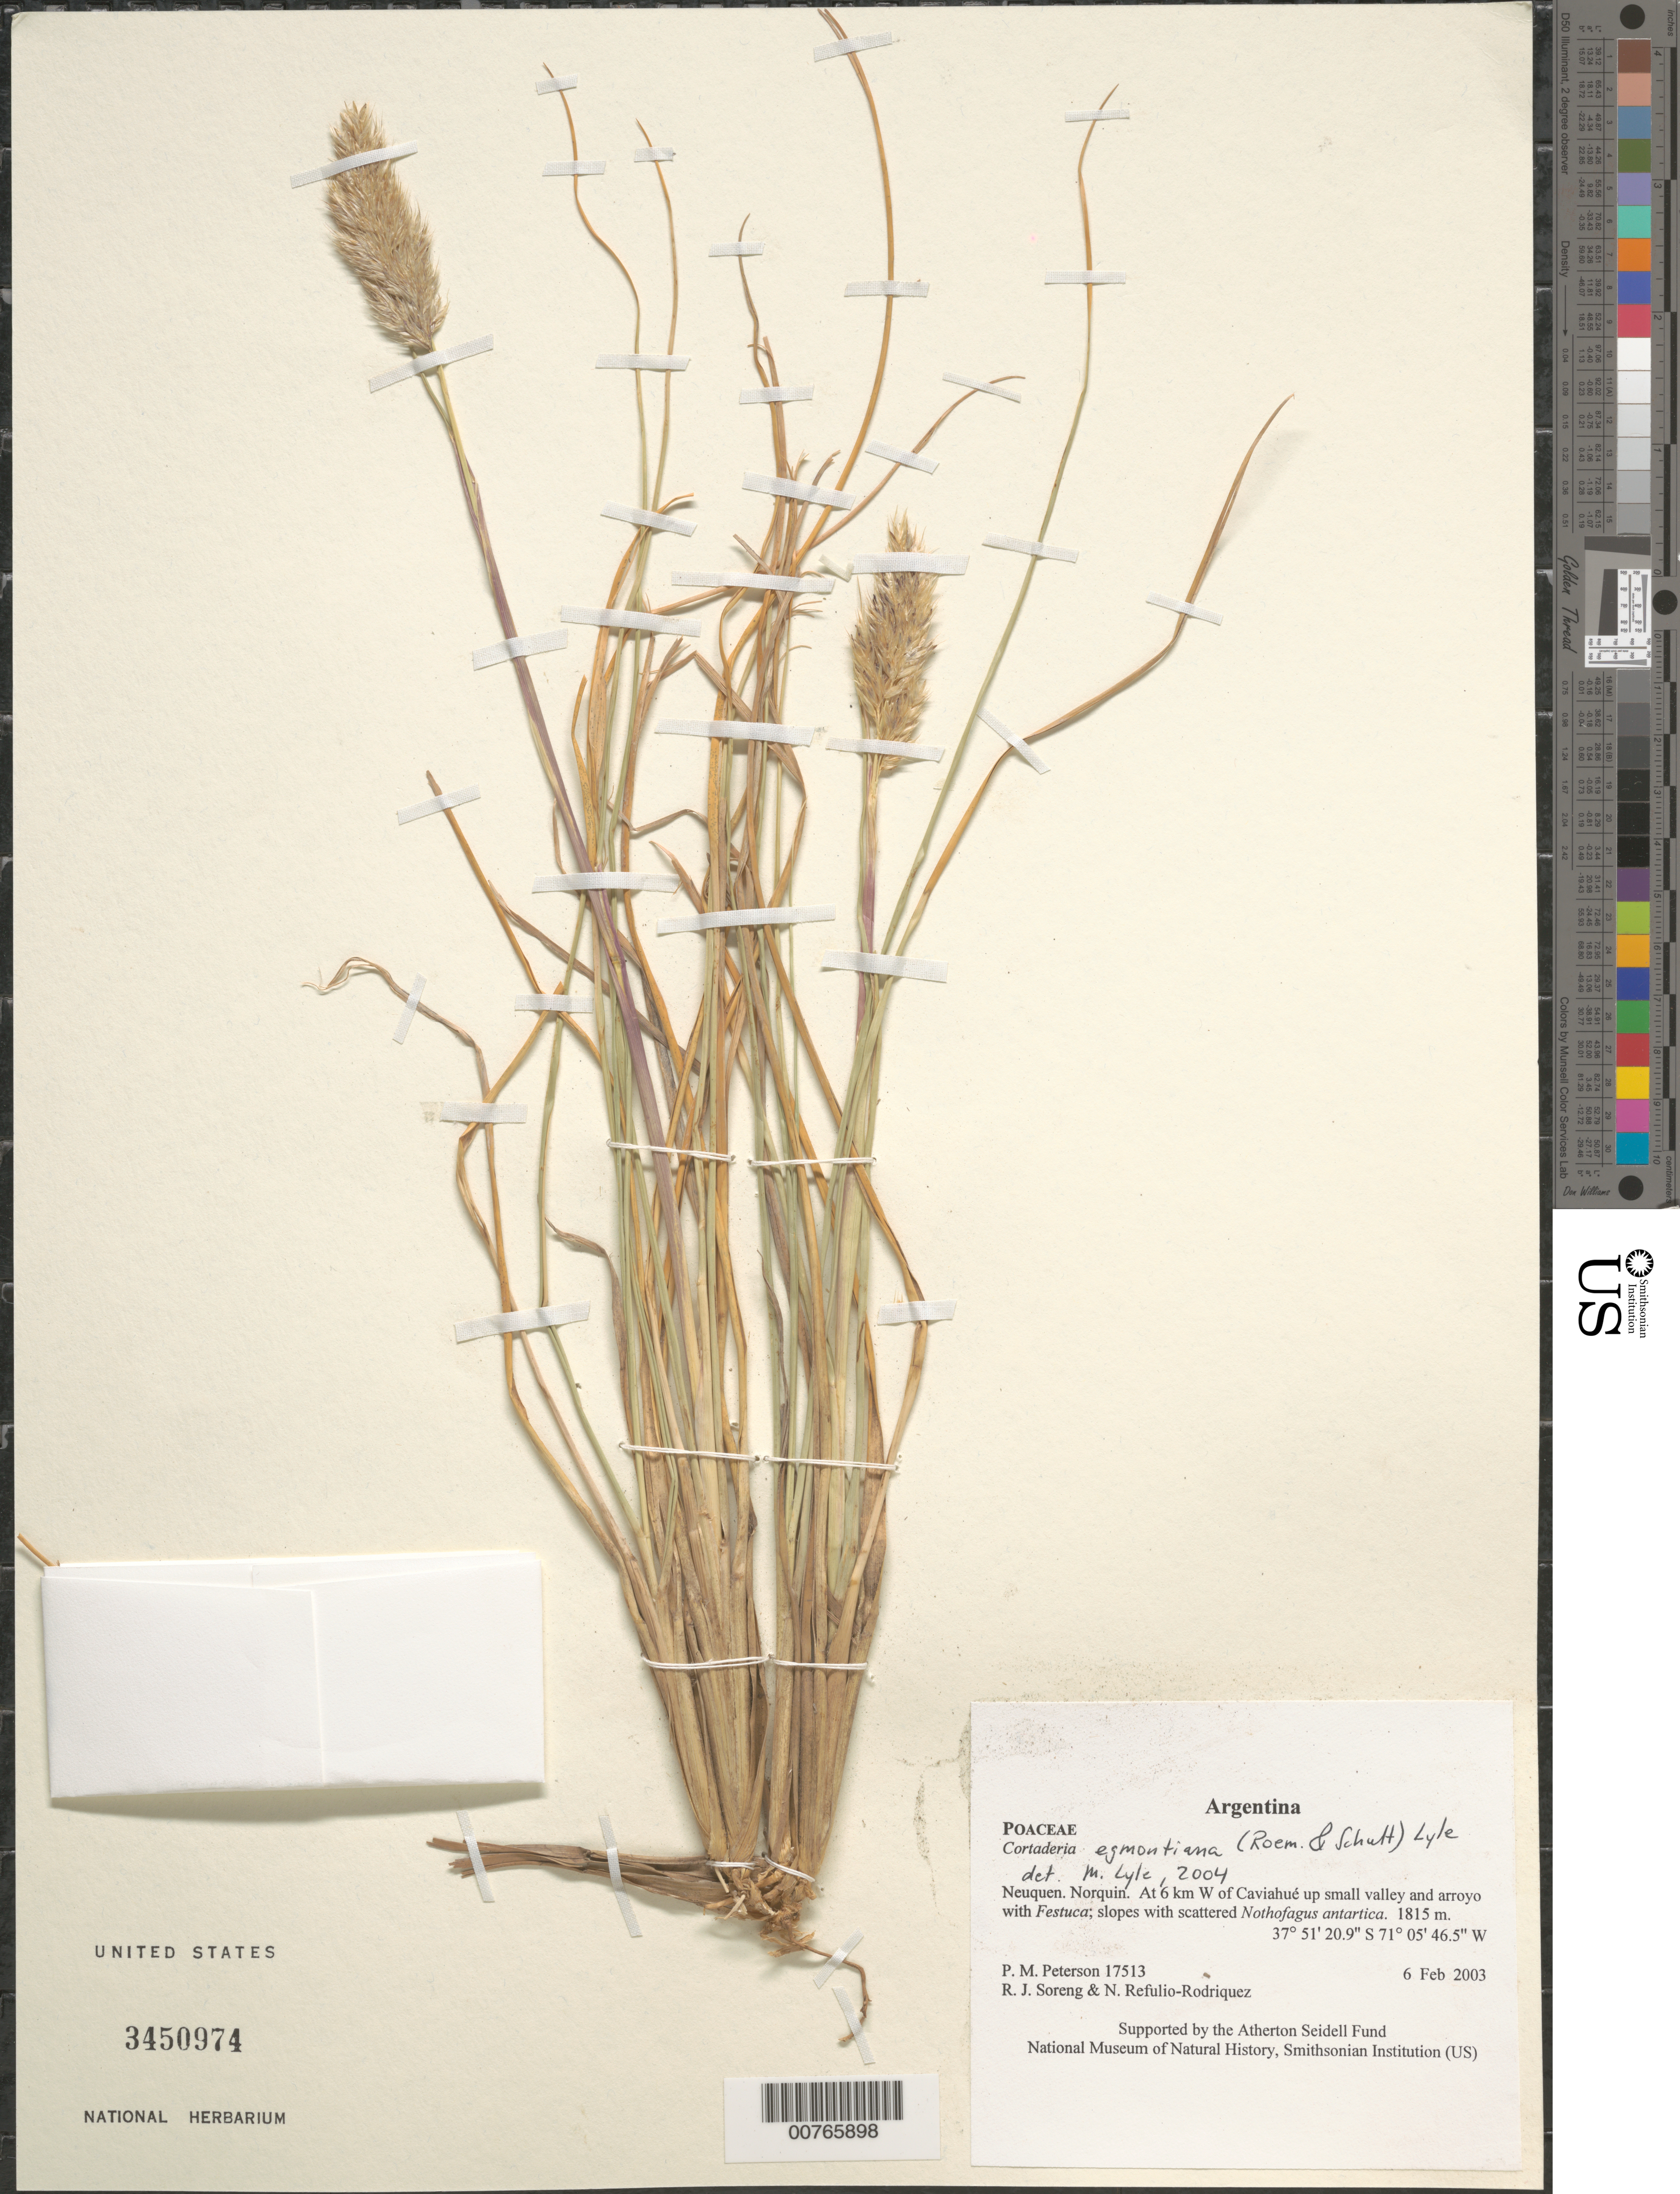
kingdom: Plantae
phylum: Tracheophyta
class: Liliopsida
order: Poales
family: Poaceae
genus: Cortaderia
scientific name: Cortaderia egmontiana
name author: (Roem. & Schult.) Lyle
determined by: Lyle, M.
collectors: P. M. Peterson, R. J. Soreng & N. Refulio-Rodríguez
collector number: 17513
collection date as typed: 06 Feb 2003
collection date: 2003-02-06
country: Argentina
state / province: Neuquen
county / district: Norquin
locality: At 6 km W of Caviahué up small valley and arroyo with Festuca; slopes with scattered Nothofagus antartica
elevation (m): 1815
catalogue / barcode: US 3450974